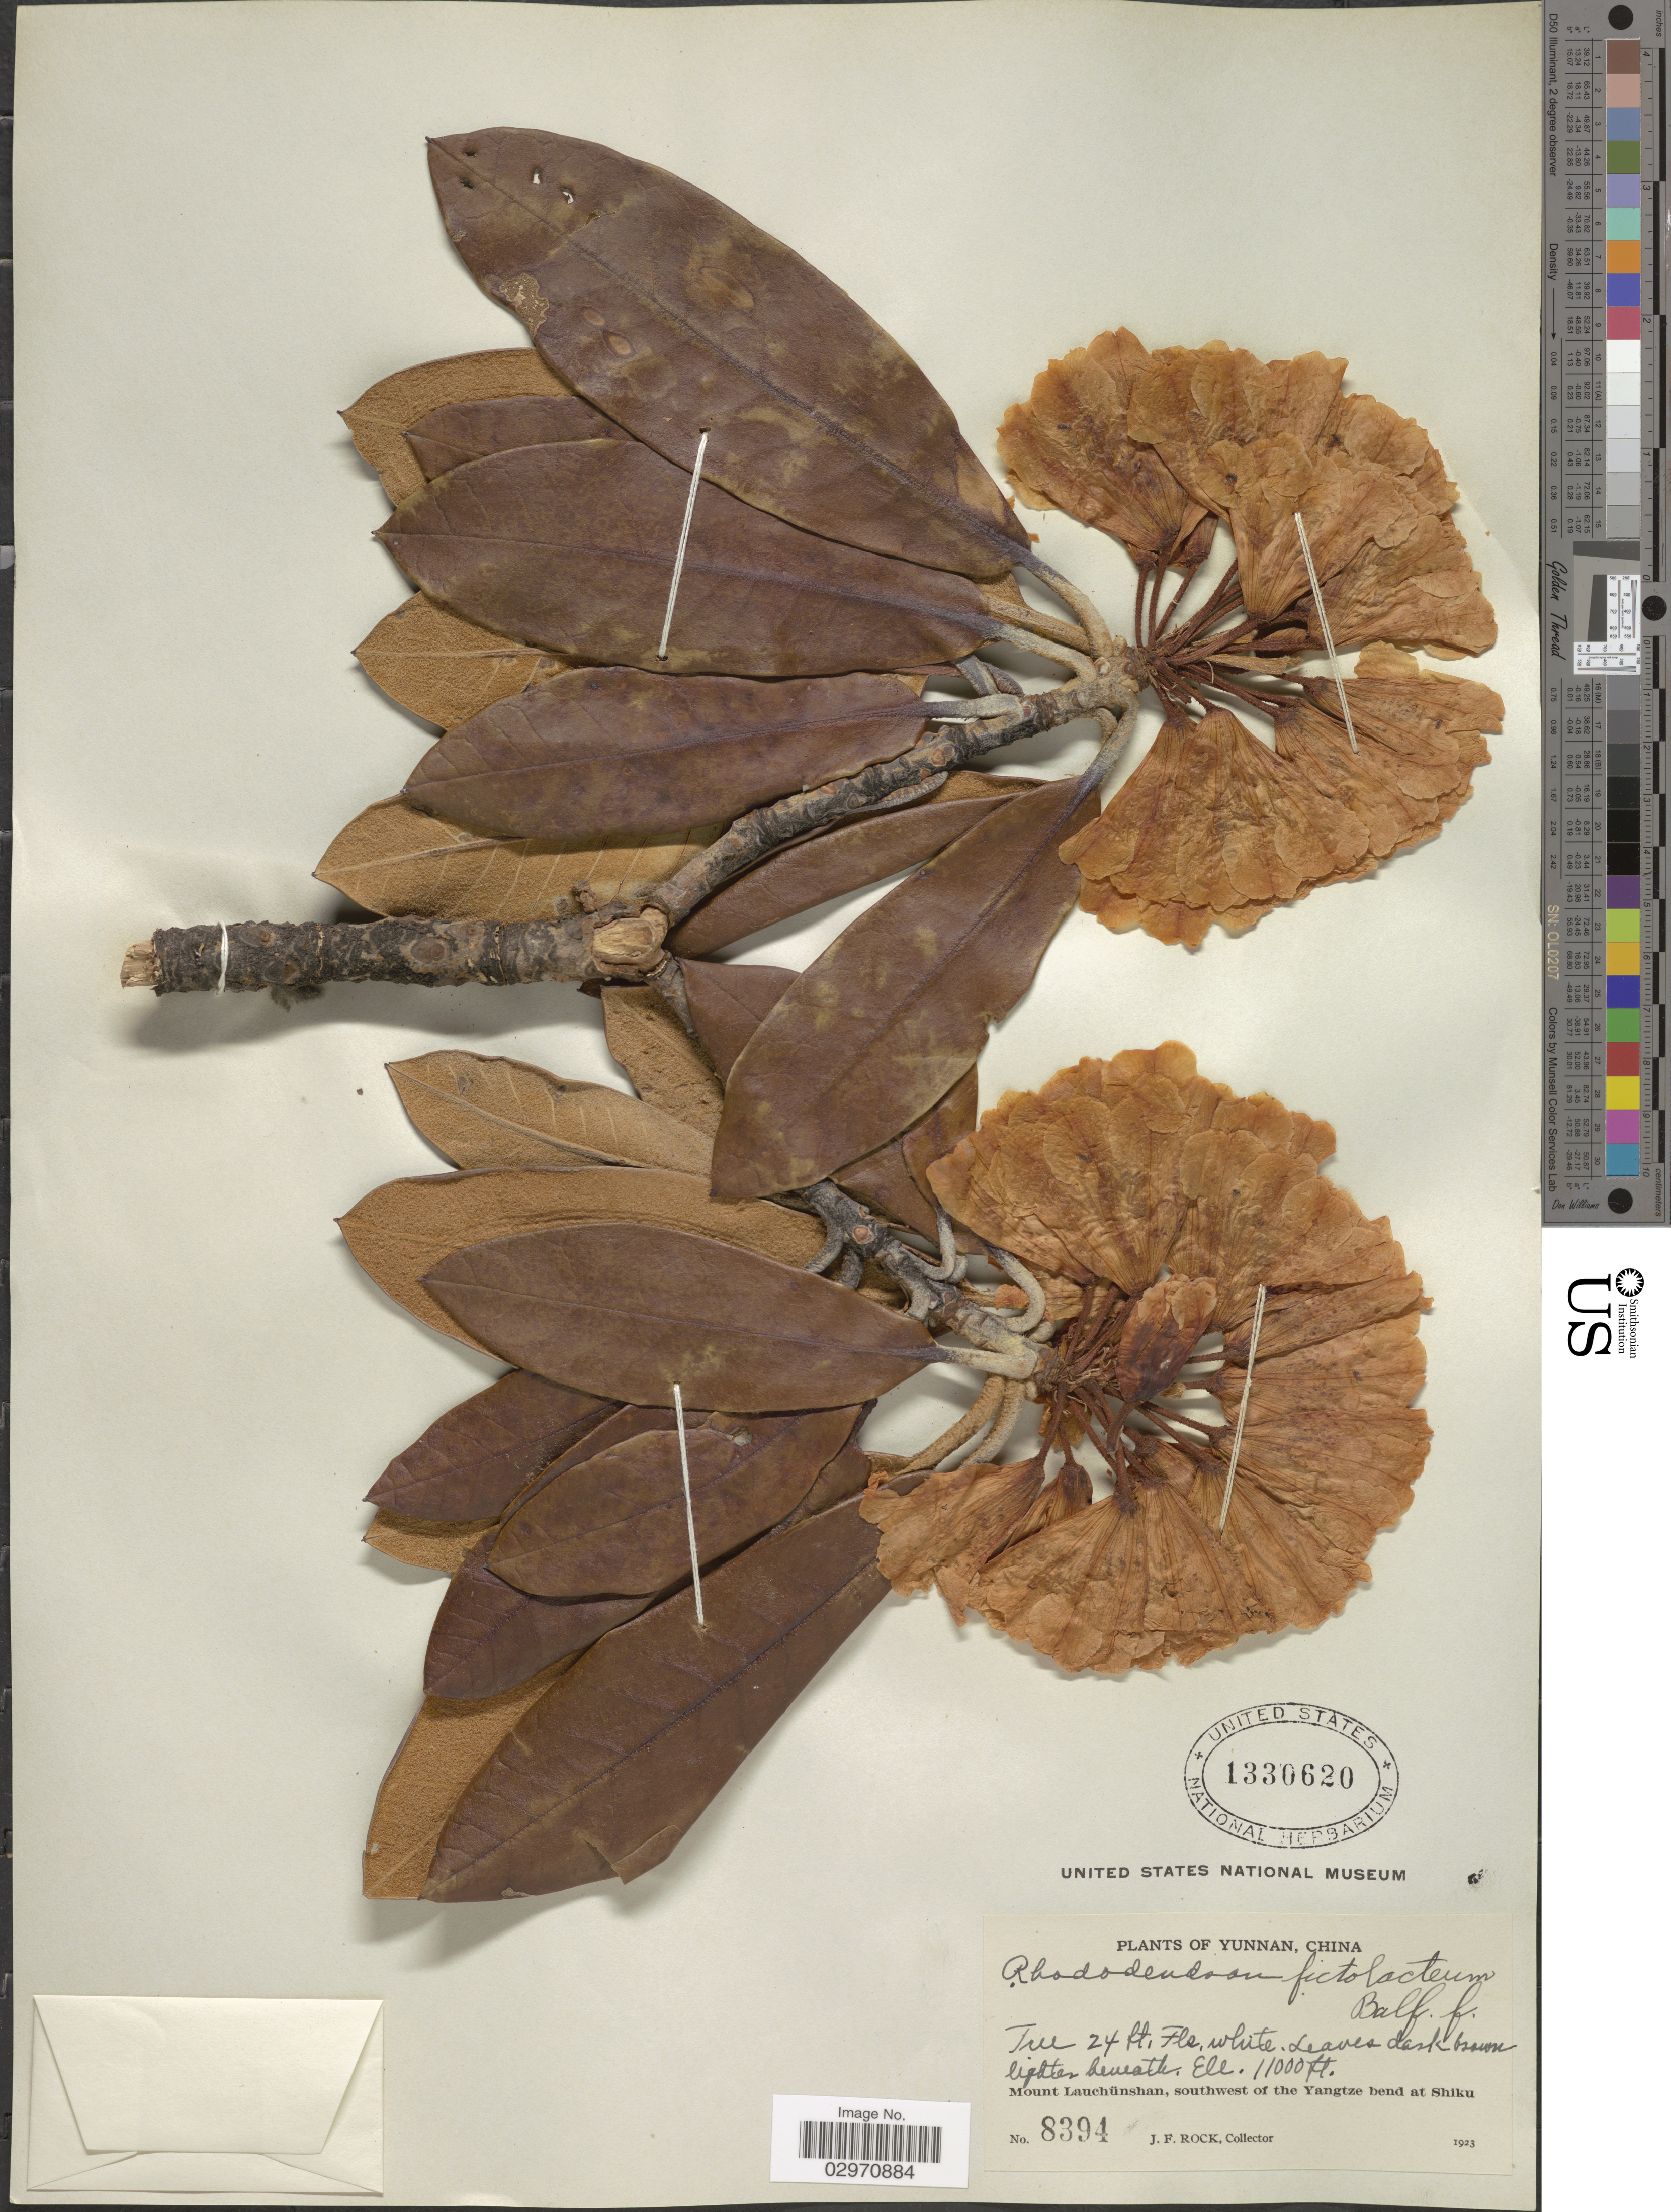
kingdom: Plantae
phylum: Tracheophyta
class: Magnoliopsida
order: Ericales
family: Ericaceae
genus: Rhododendron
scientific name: Rhododendron fictolacteum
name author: Balf. f.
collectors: J. Rock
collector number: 8394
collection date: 1923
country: China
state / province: Yunnan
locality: Mount Lauchünshan, southwest of the Yangtze bend at Shiku.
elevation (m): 3353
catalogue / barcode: US 1330620